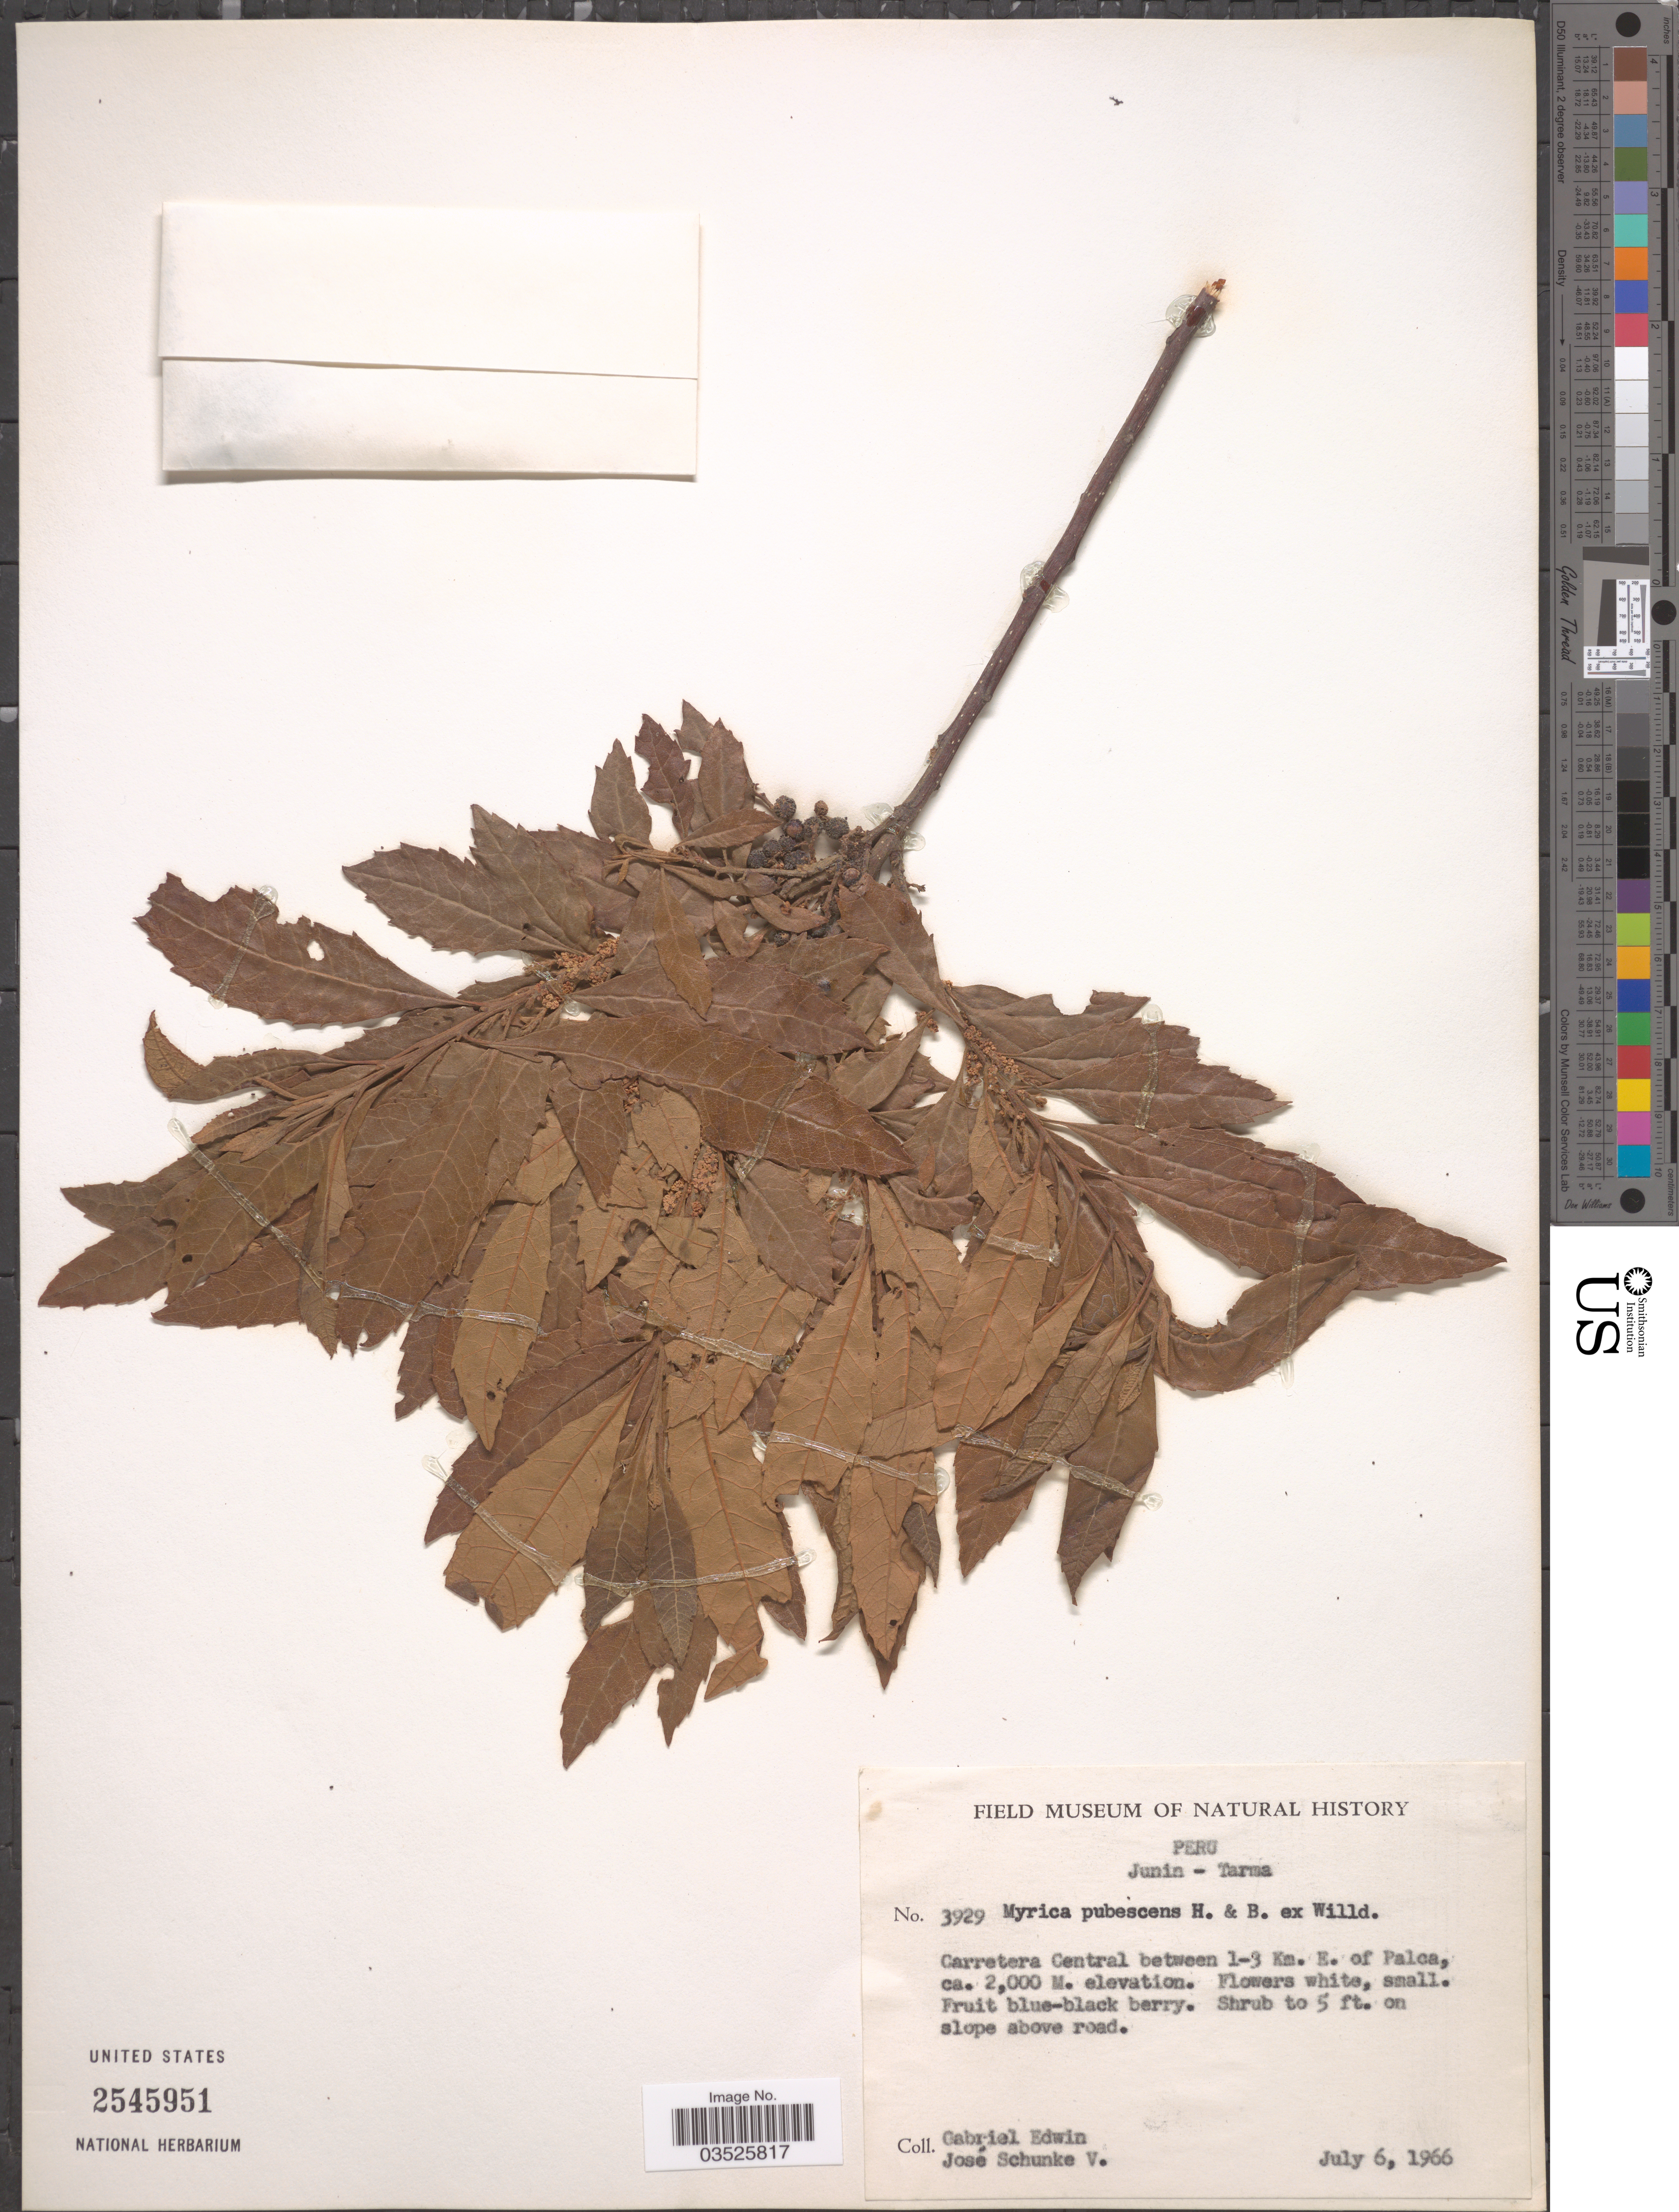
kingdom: Plantae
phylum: Tracheophyta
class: Magnoliopsida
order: Fagales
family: Myricaceae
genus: Morella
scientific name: Morella pubescens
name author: (Humb. & Bonpl. ex Willd.) Wilbur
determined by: Strong, M. T., (US), Smithsonian Institution - National Museum of Natural History (UNITED STATES)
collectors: G. Edwin & J. Schunke Vigo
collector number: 3929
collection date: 1966-07-06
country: Peru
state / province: Junín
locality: Tarma. Carretera Central between 1-3 Km. E. of Palca.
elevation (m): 2000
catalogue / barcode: US 2545951